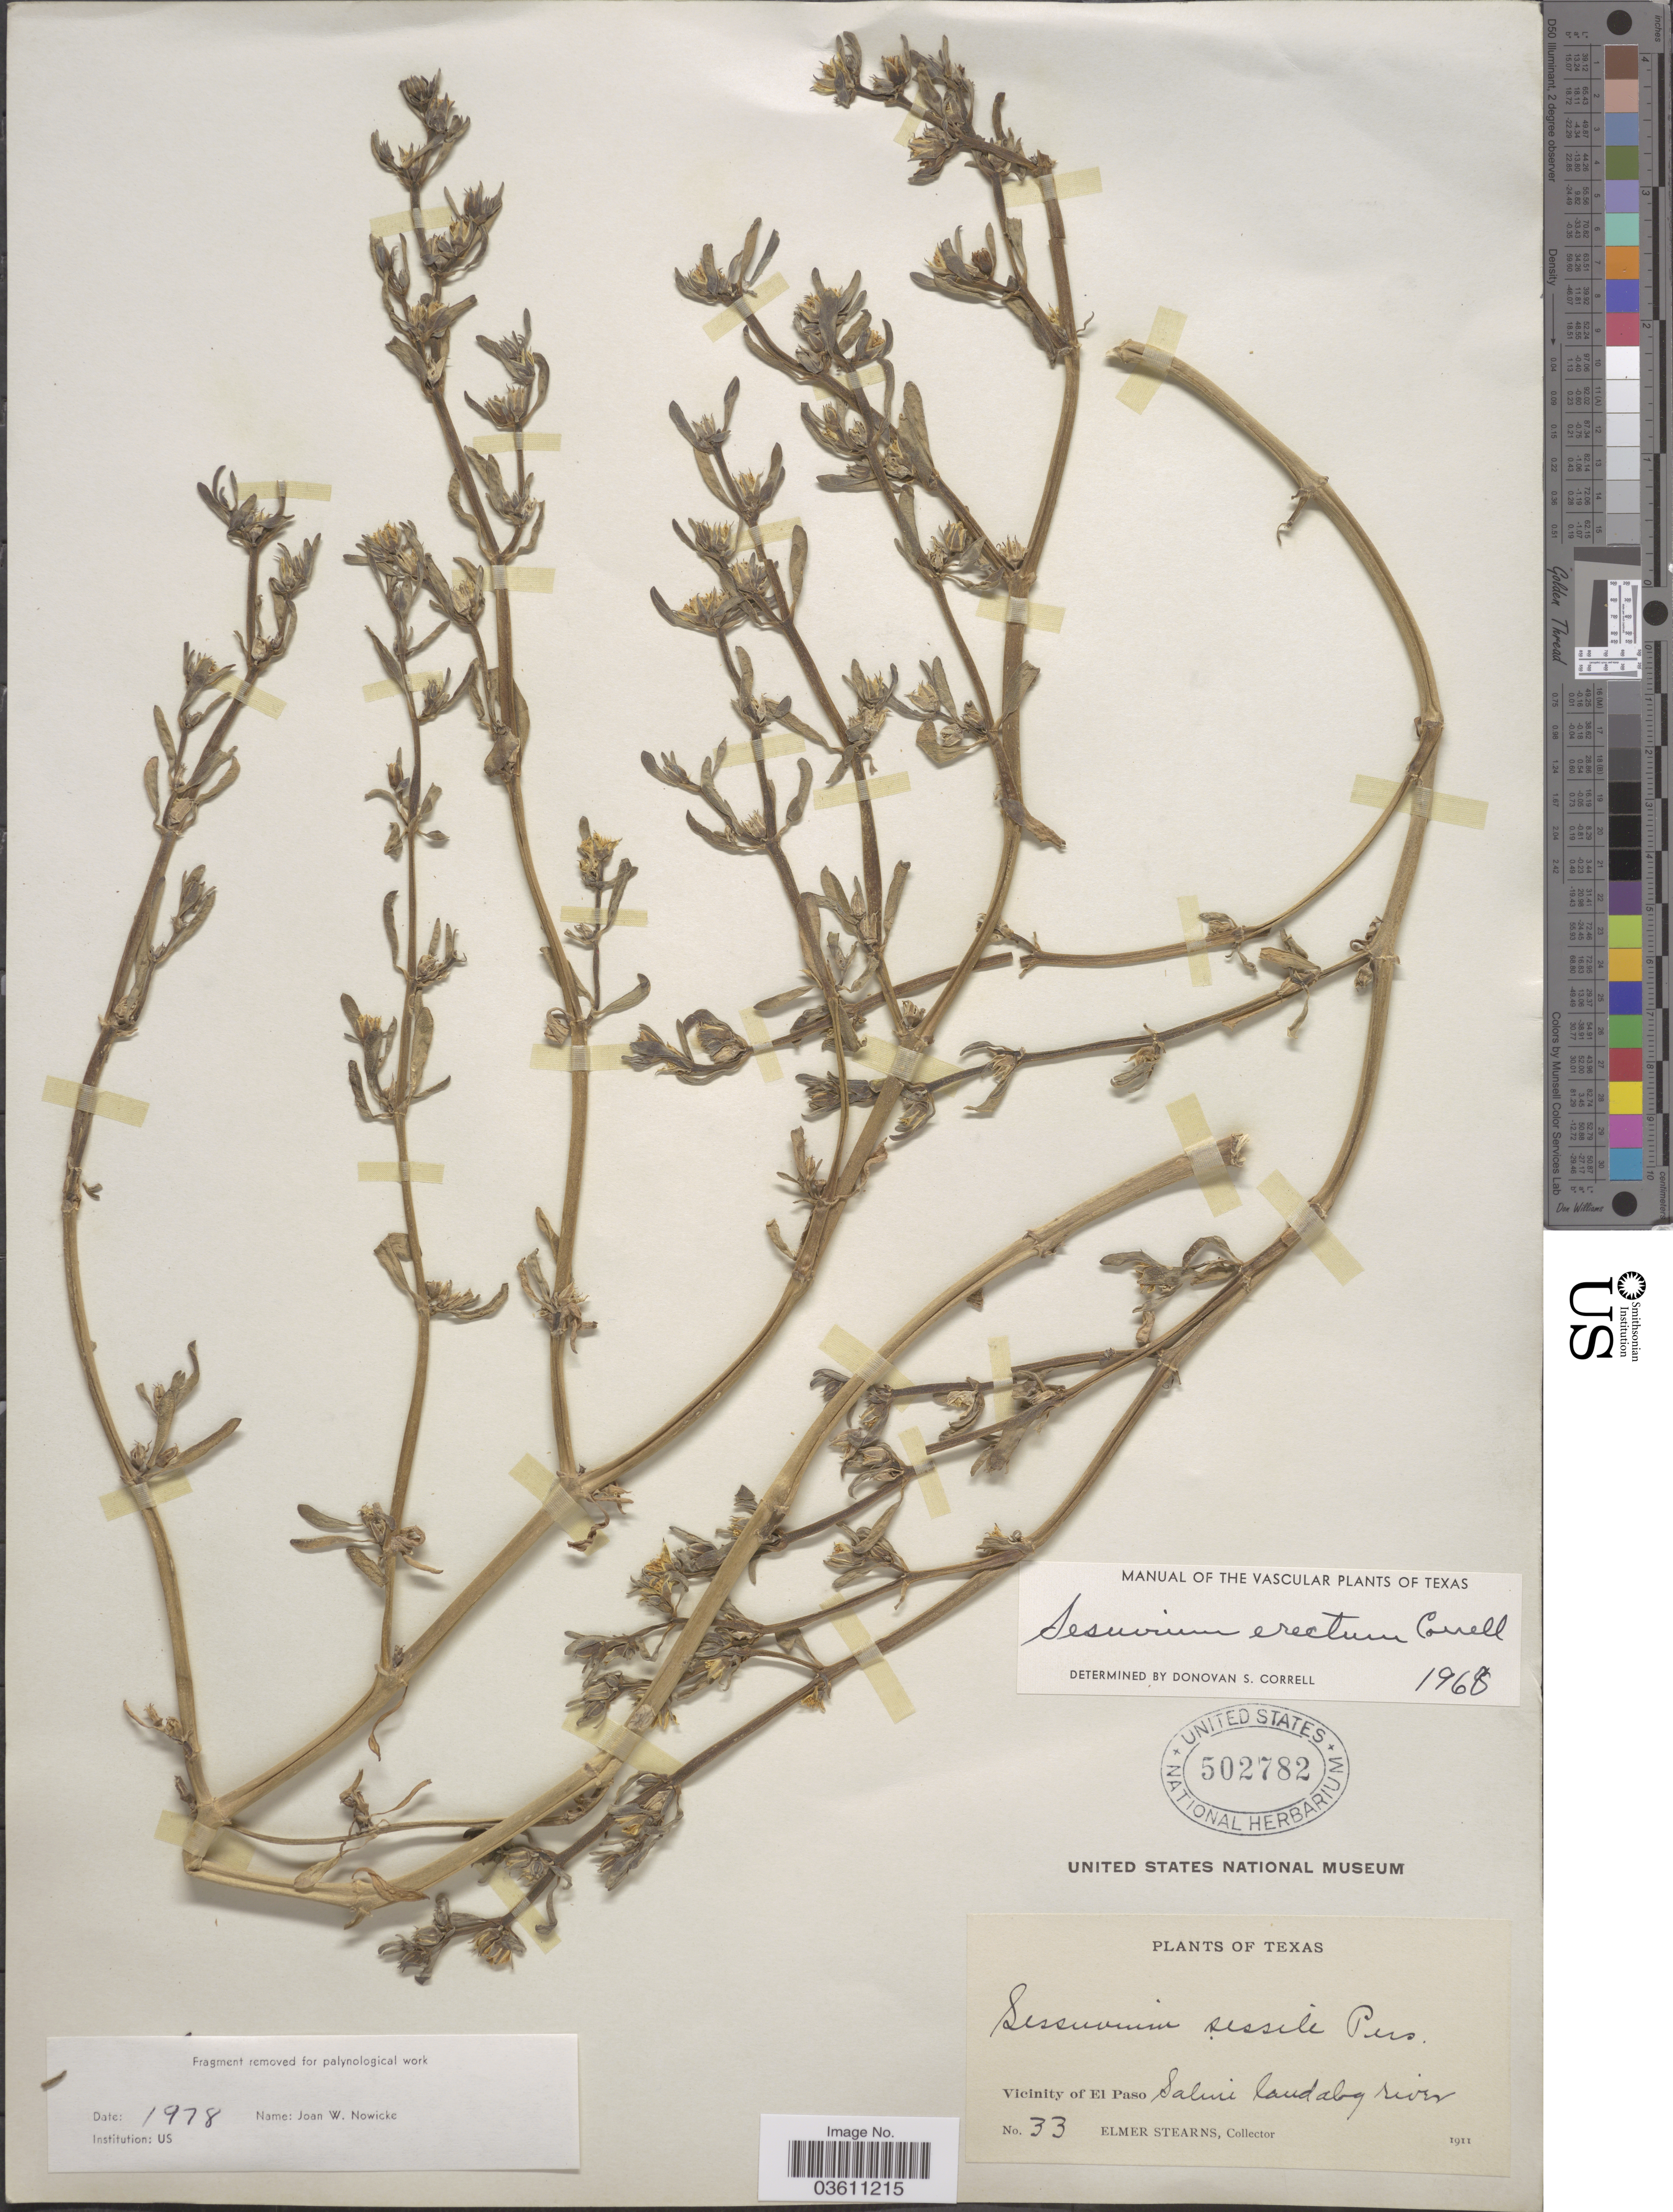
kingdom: Plantae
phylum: Tracheophyta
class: Magnoliopsida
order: Caryophyllales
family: Aizoaceae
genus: Sesuvium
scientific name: Sesuvium revolutifolium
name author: Ortega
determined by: Strong, Mark T., (BOT), Smithsonian Institution - National Museum of Natural History (UNITED STATES)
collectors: E. Stearns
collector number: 33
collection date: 1911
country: United States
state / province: Texas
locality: Vicinity of El Paso. Saline land along river.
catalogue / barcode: US 502782